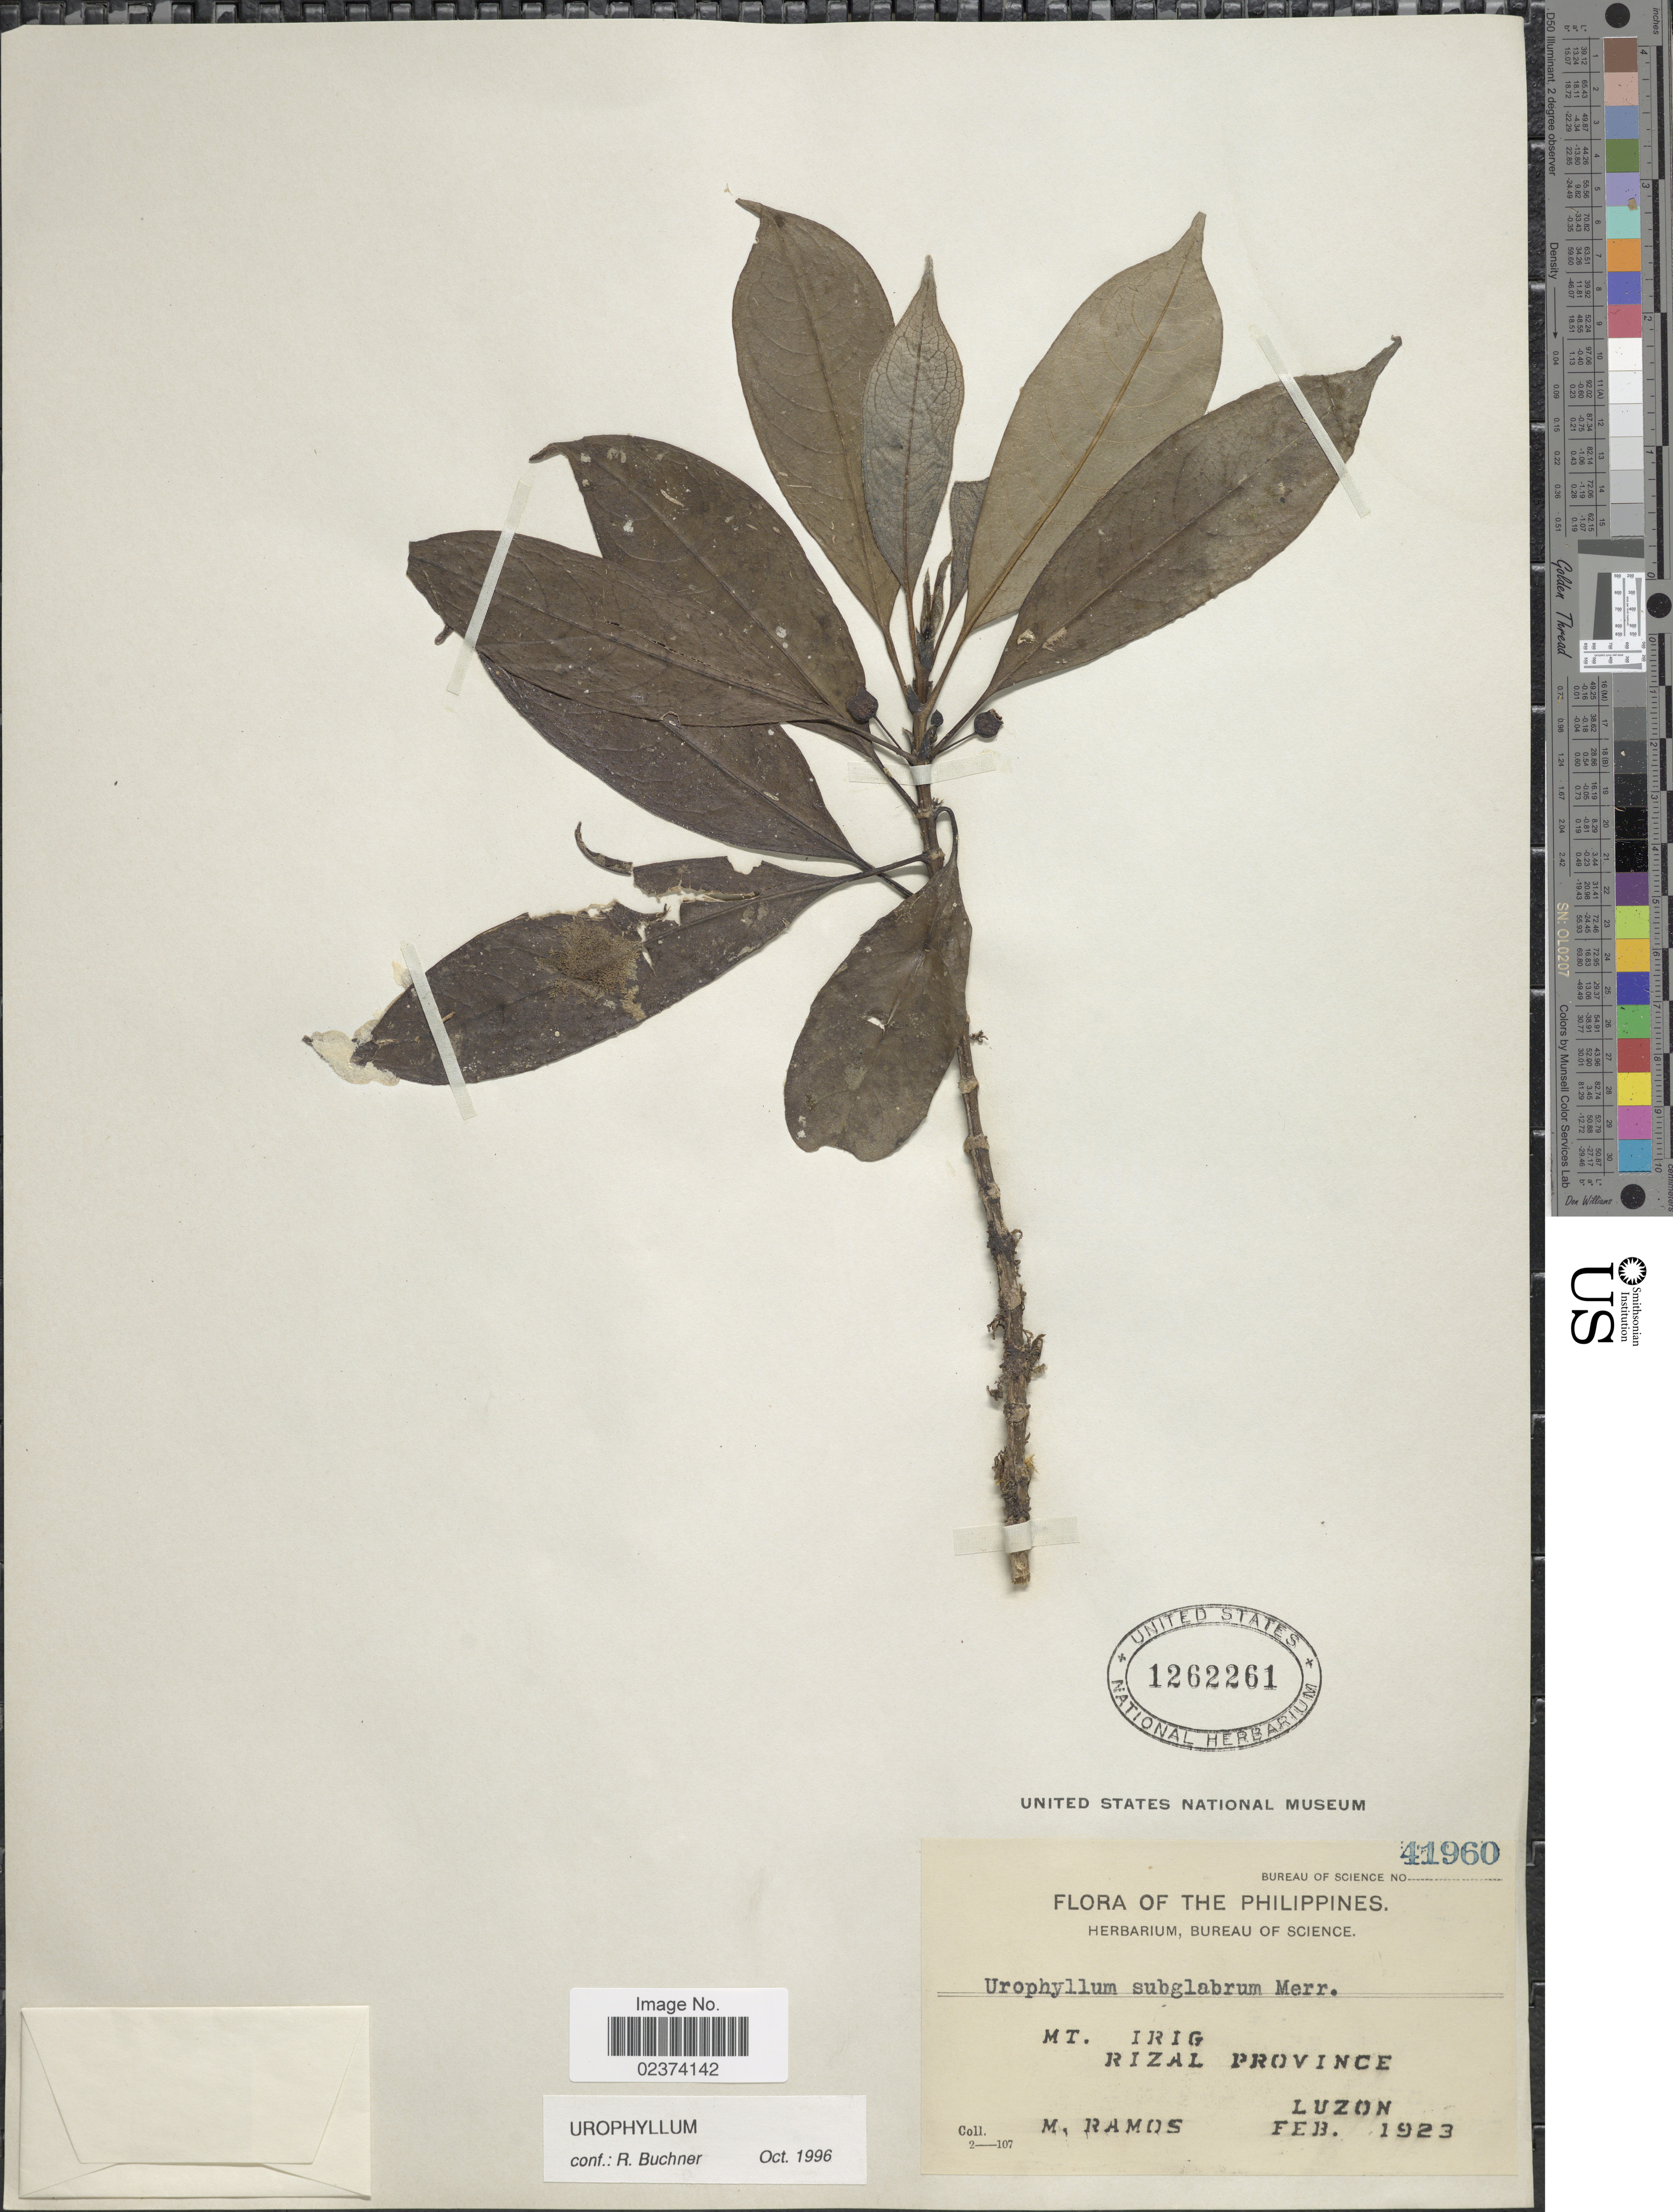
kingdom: Plantae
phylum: Tracheophyta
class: Magnoliopsida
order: Gentianales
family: Rubiaceae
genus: Urophyllum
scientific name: Urophyllum sp.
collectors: M. Ramos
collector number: Bureau of Science 41960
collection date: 1923-02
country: Philippines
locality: Mt. Irig, Rizal Province, Luzon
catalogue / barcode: US 1262261